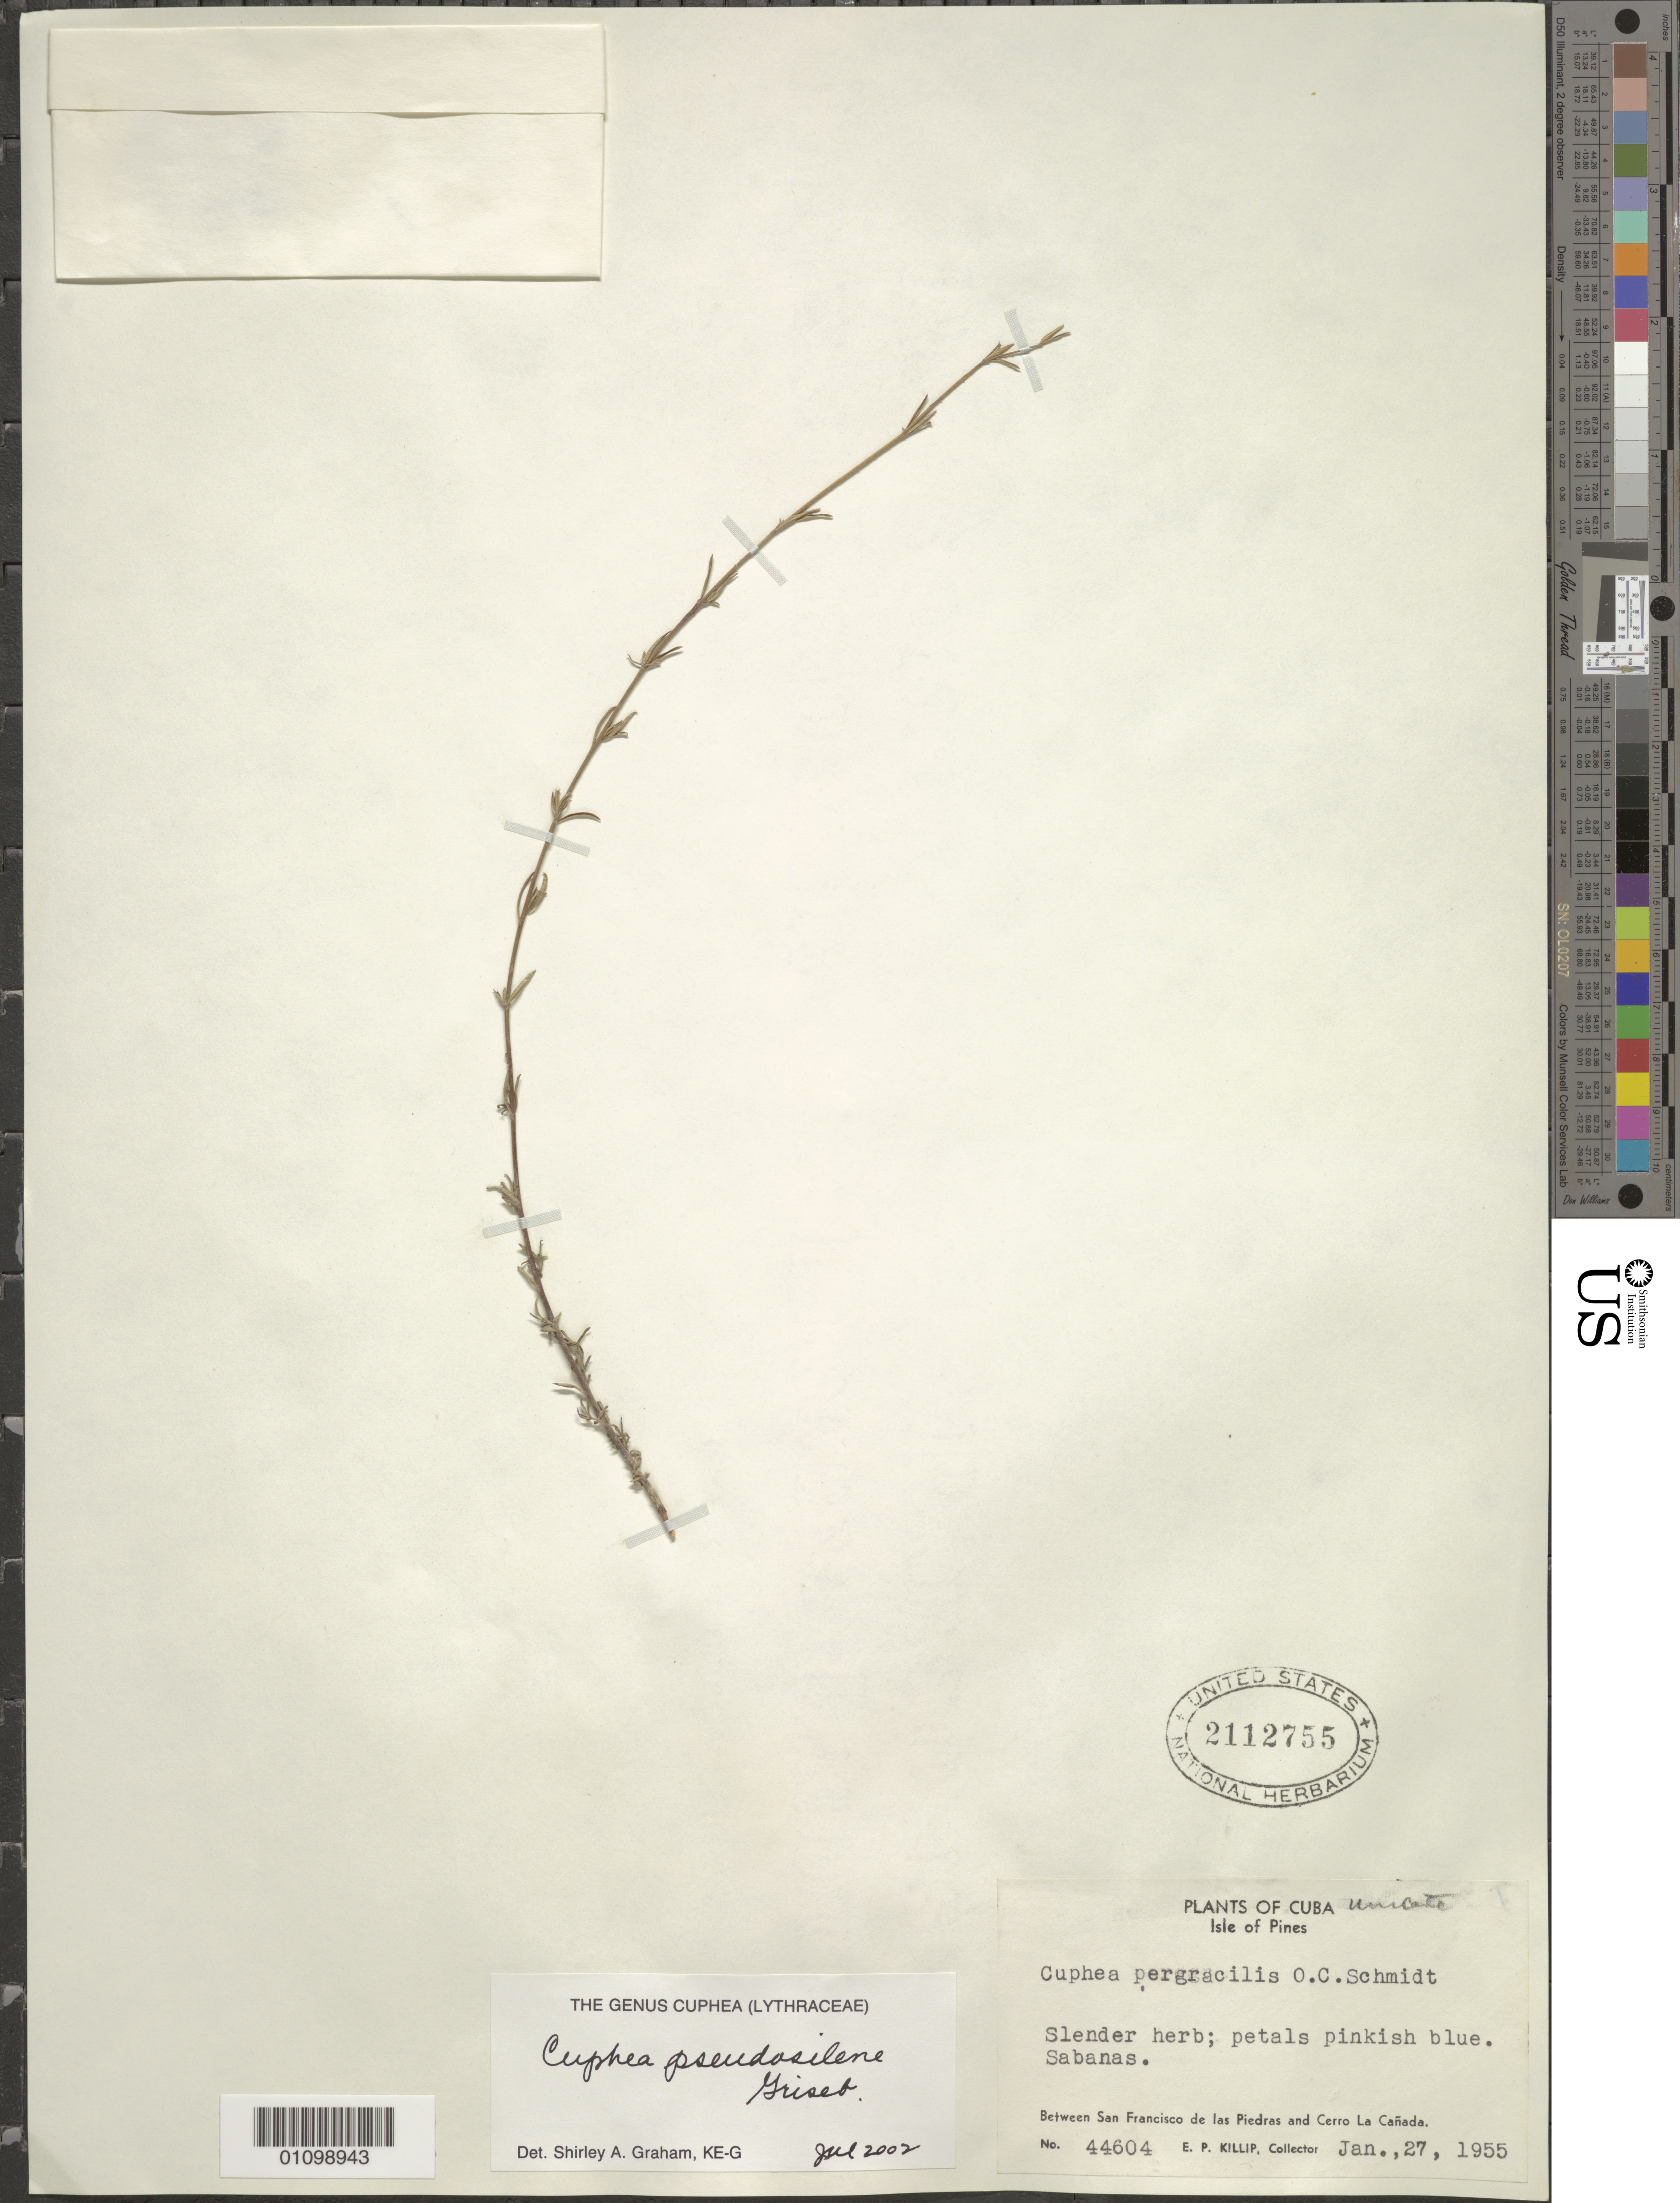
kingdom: Plantae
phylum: Tracheophyta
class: Magnoliopsida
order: Myrtales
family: Lythraceae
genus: Cuphea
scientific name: Cuphea pseudosilene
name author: Griseb.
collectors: E. P. Killip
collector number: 44604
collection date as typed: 27 Jan 1955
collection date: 1955-01-27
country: Cuba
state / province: Isla de La Juventud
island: Isla de la Juventud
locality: Sabanas Between San Francisco de las Piedras and Cerro La Canada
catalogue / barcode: US 2112755